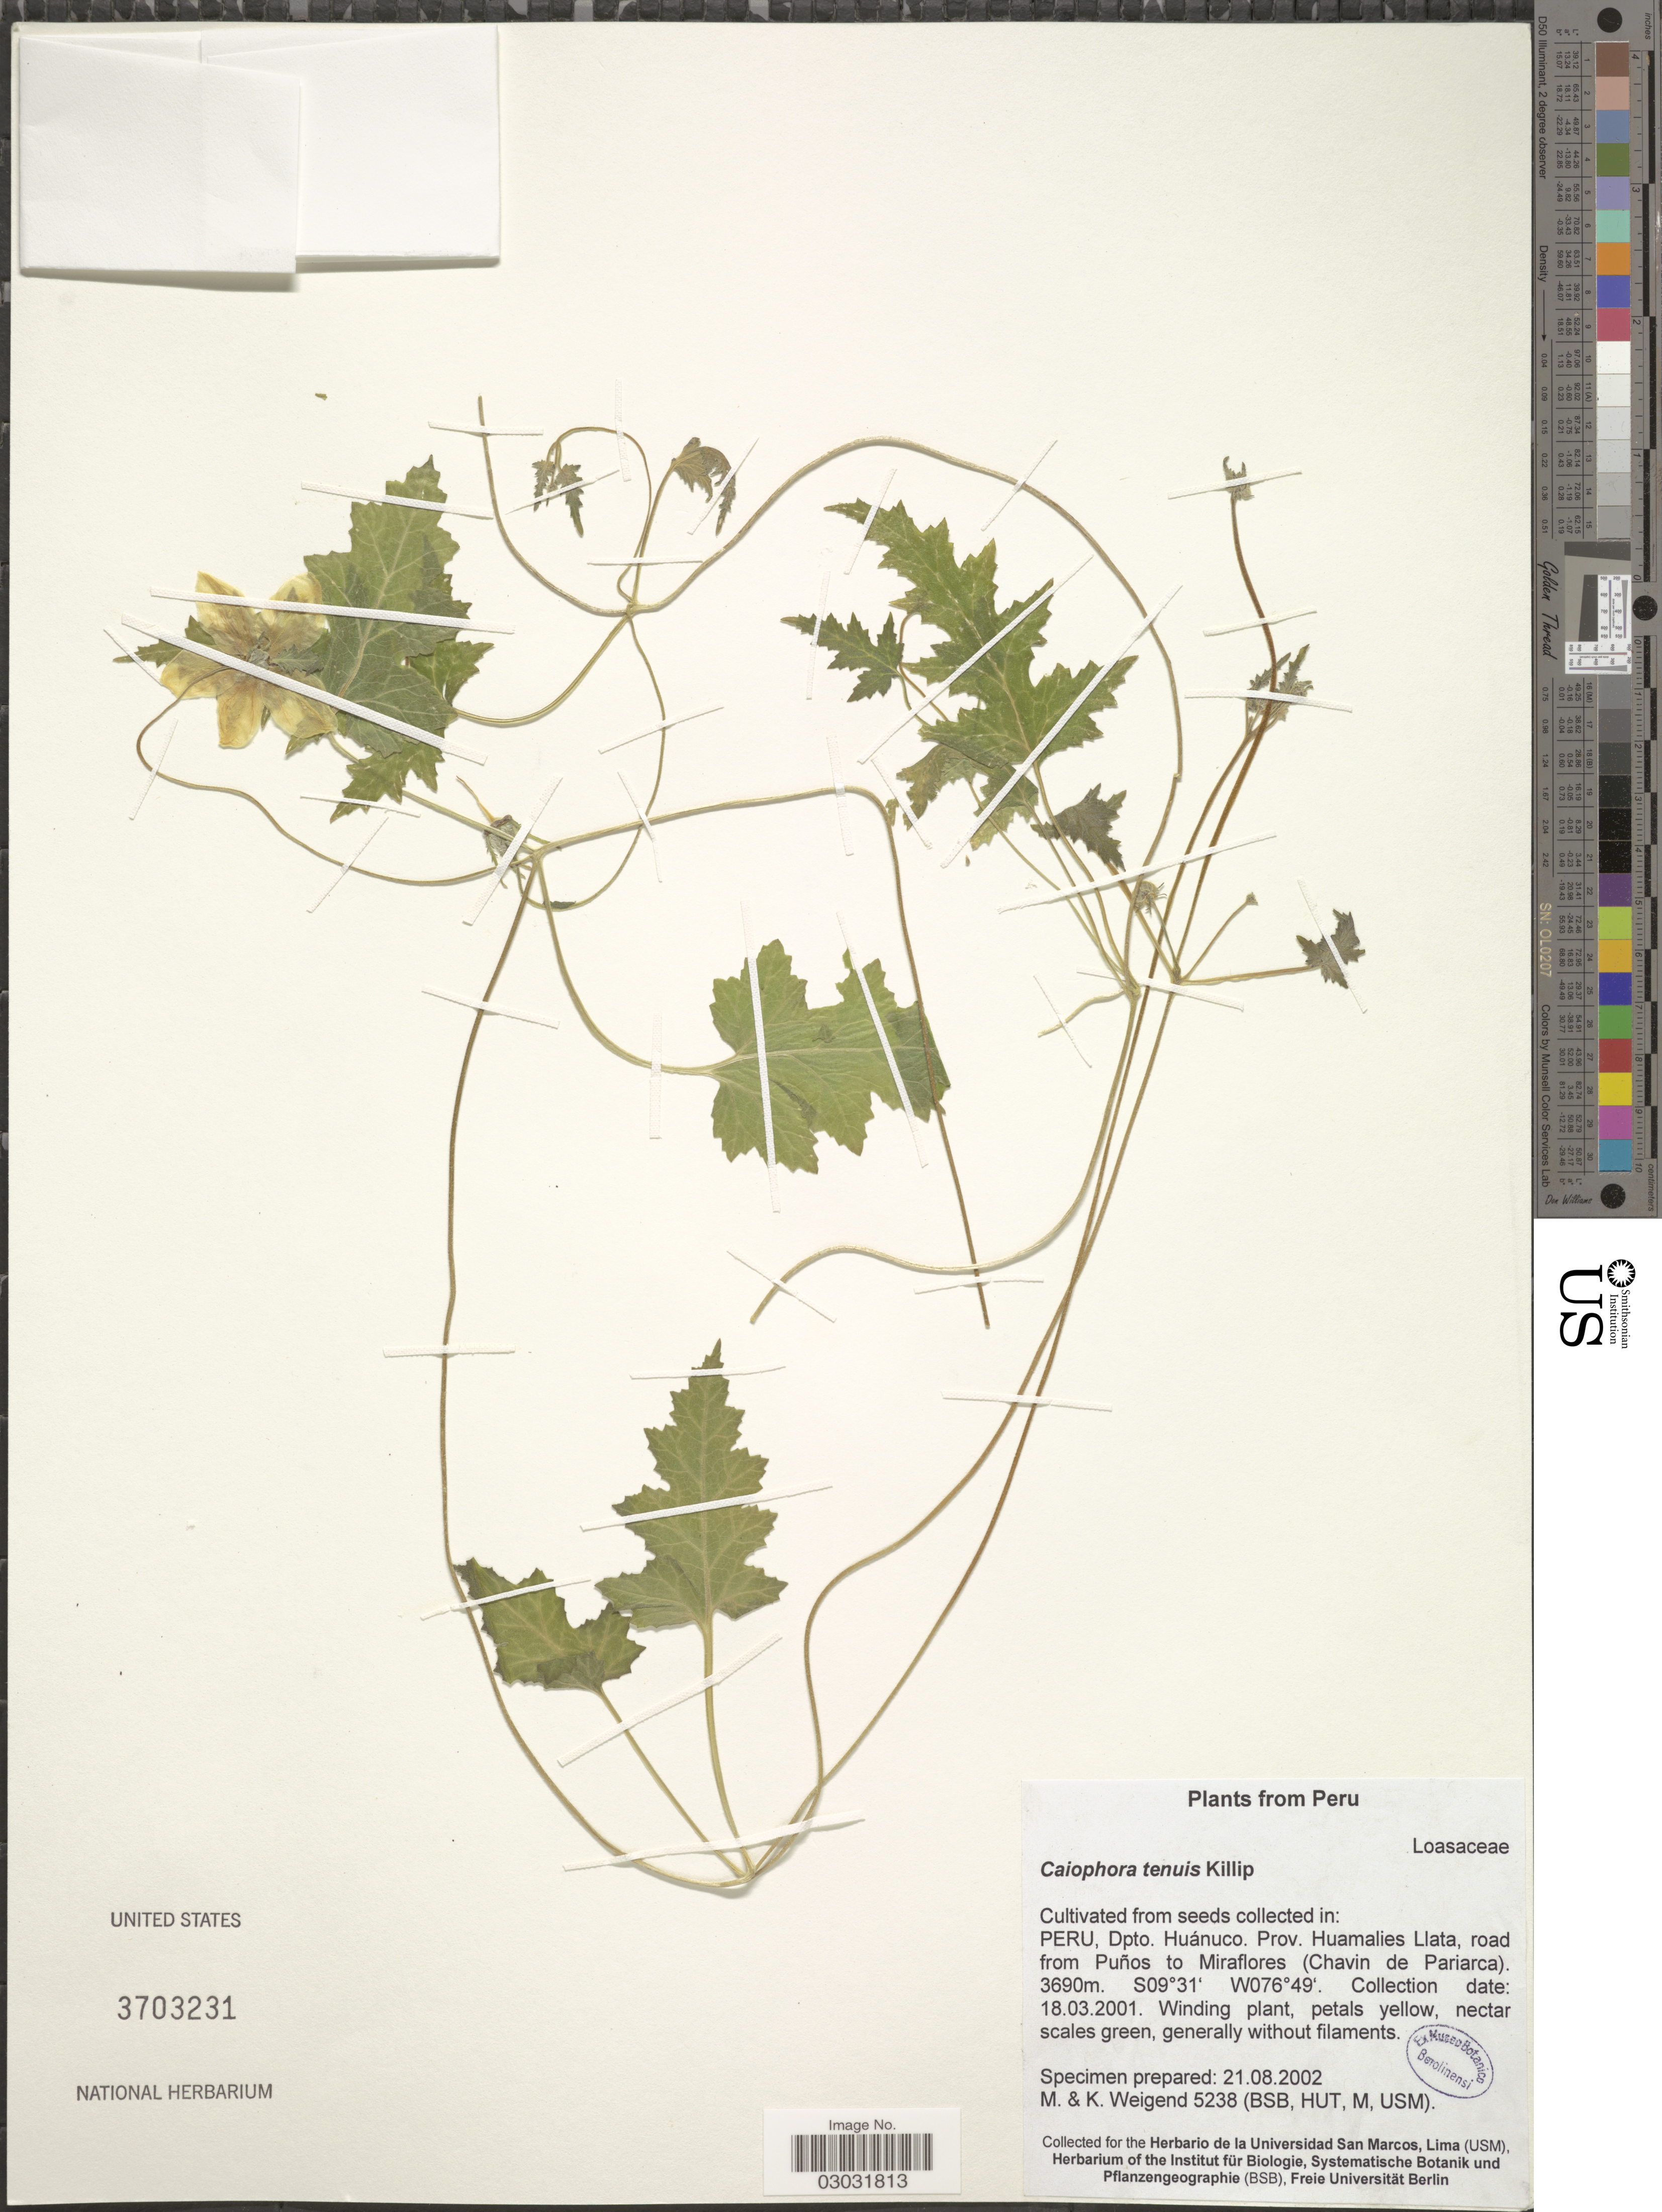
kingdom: Plantae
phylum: Tracheophyta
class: Magnoliopsida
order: Cornales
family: Loasaceae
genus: Caiophora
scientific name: Caiophora tenuis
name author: Killip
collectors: M. Weigend & K. Weigend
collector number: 5238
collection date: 2001-03-18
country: Peru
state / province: Huánuco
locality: Dpto. Huánuco. Prov. Huamalies Llata, road from Puños to Miraflores (Chavin de Pariarca).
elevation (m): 3690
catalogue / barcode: US 3703231